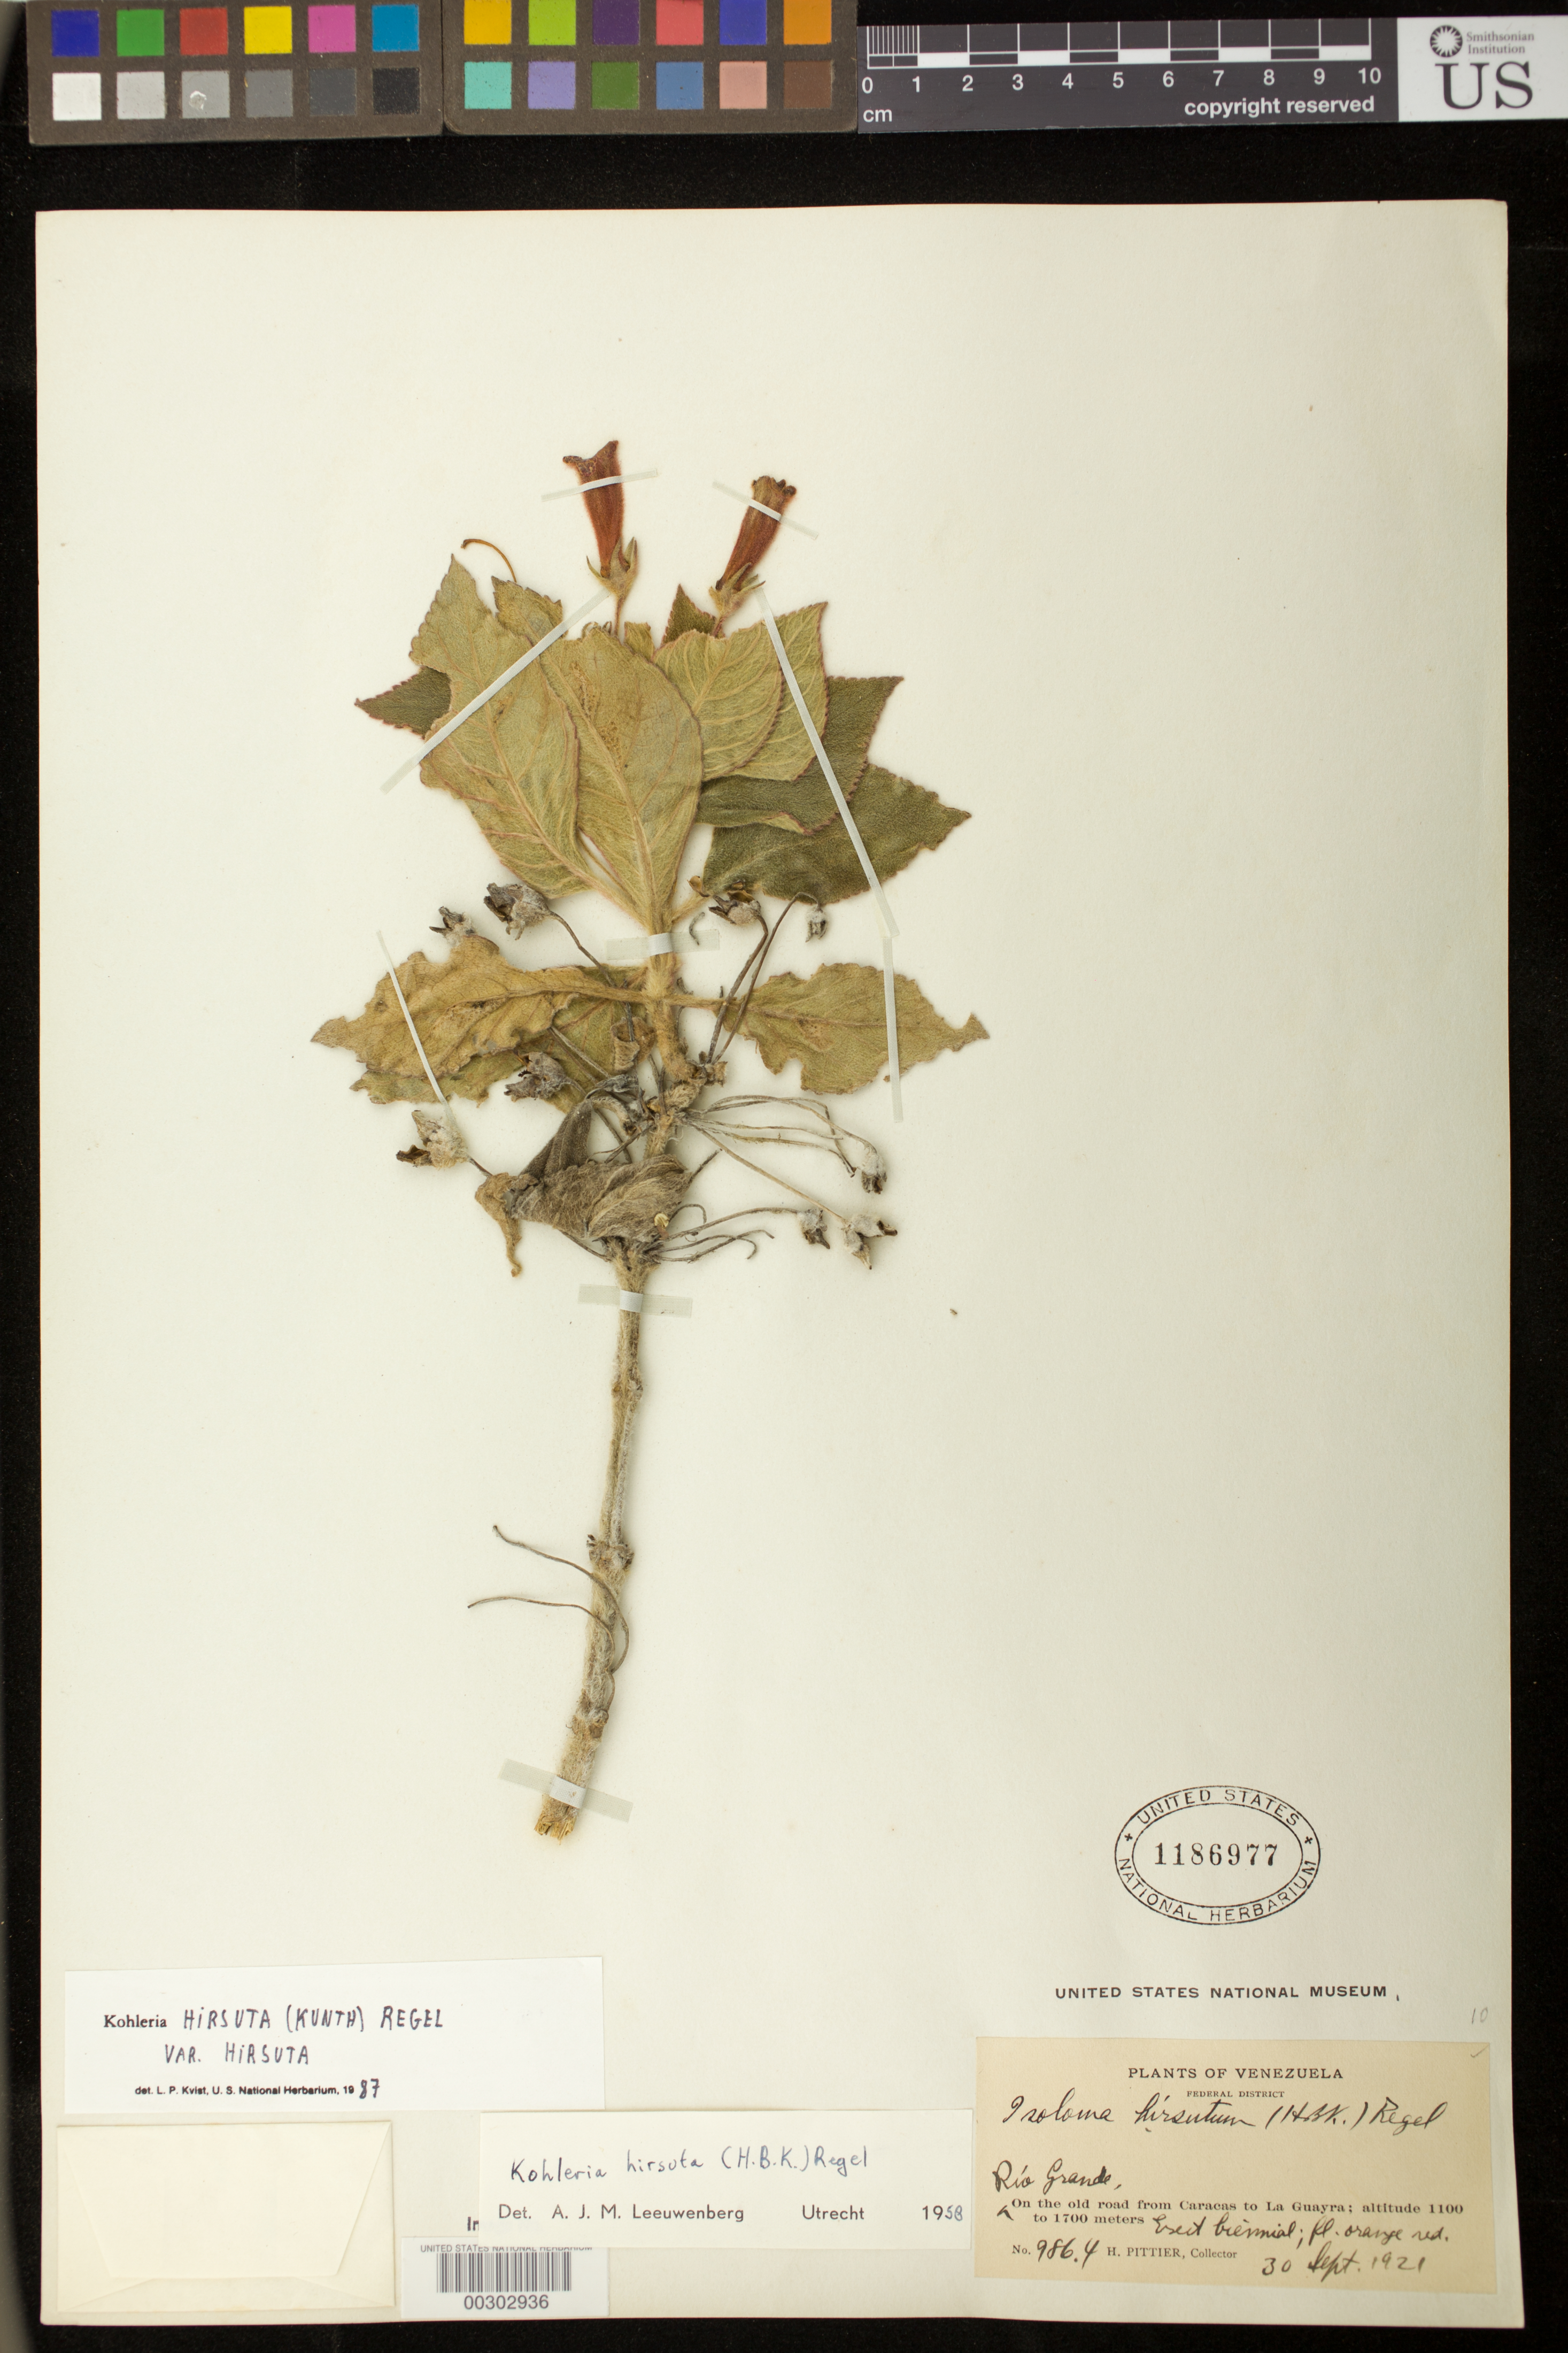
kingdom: Plantae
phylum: Tracheophyta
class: Magnoliopsida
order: Lamiales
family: Gesneriaceae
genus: Kohleria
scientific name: Kohleria hirsuta var. hirsuta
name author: (Kunth) Regel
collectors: H. F. Pittier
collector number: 9864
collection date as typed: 30 Sep 1921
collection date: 1921-09-30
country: Venezuela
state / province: Distrito Federal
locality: Rio Grande on the old road from Caracas to La Guayra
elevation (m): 1100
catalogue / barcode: US 1186977